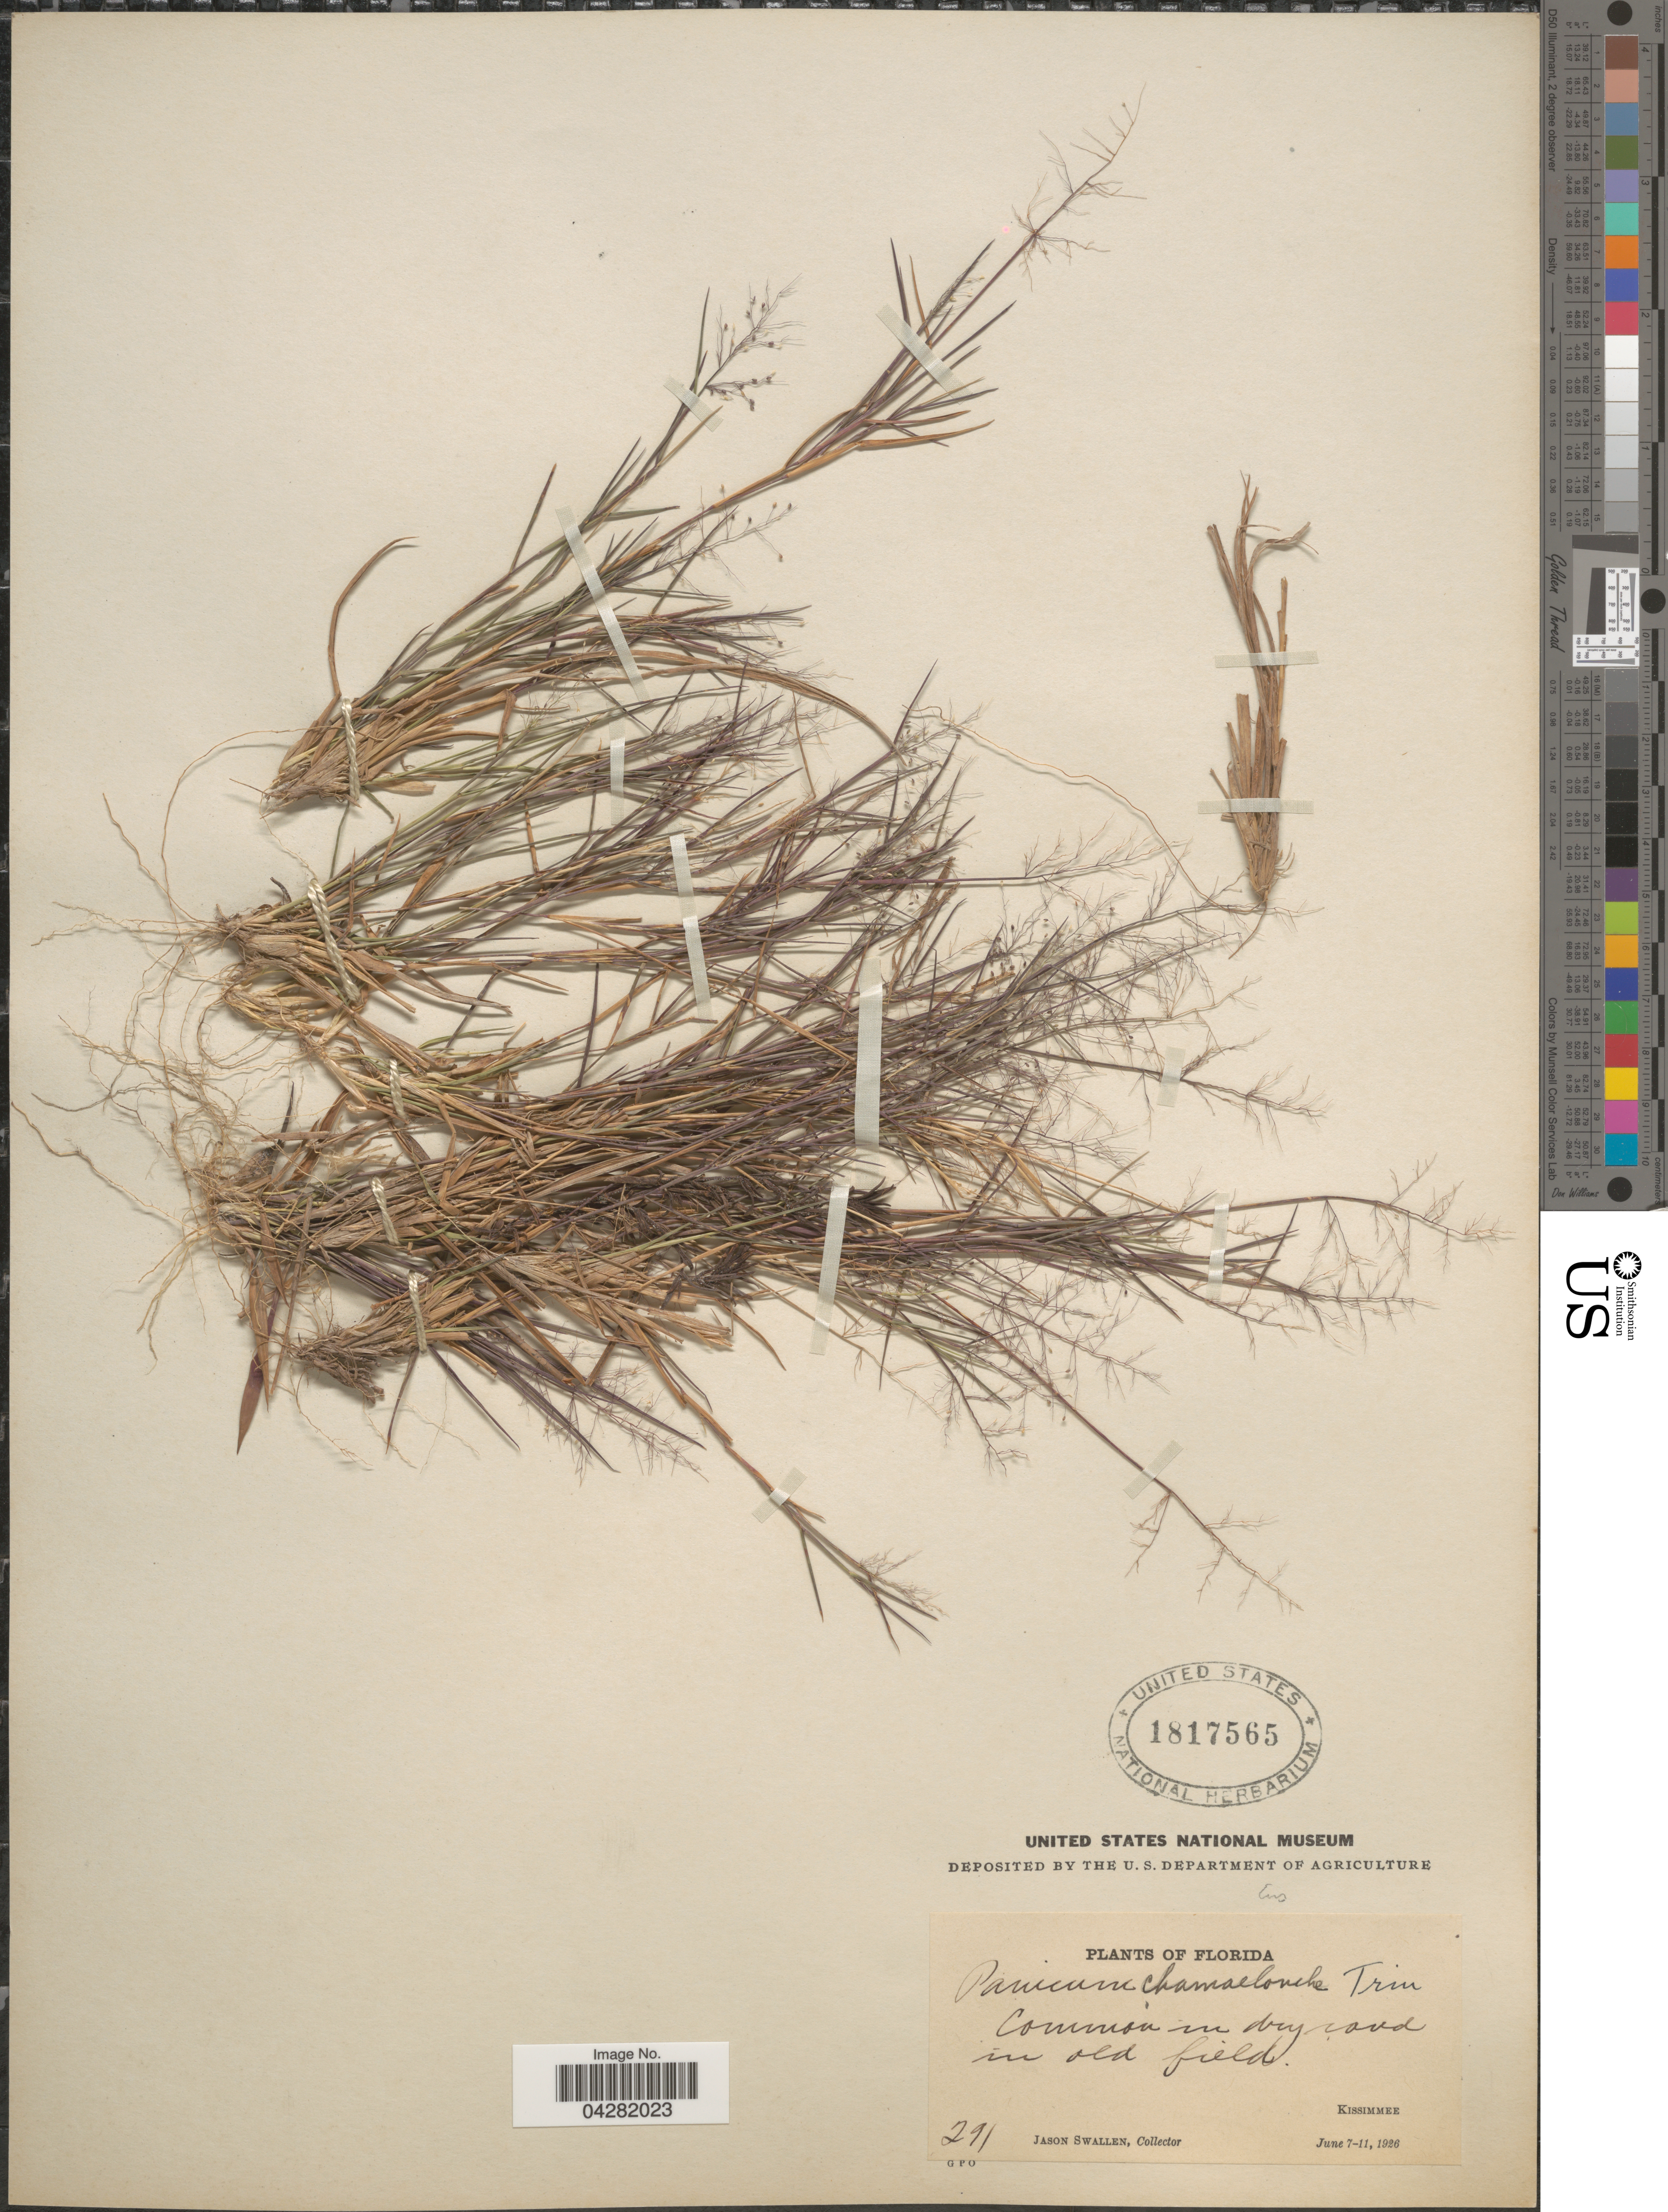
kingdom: Plantae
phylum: Tracheophyta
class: Liliopsida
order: Poales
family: Poaceae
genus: Dichanthelium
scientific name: Dichanthelium ensifolium var. ensifolium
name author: (Baldwin ex Elliot) Gould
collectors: J. R. Swallen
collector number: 291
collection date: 1926-06-07/1926-06-11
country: United States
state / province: Florida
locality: In old field. Kissimmee.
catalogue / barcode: US 1817565